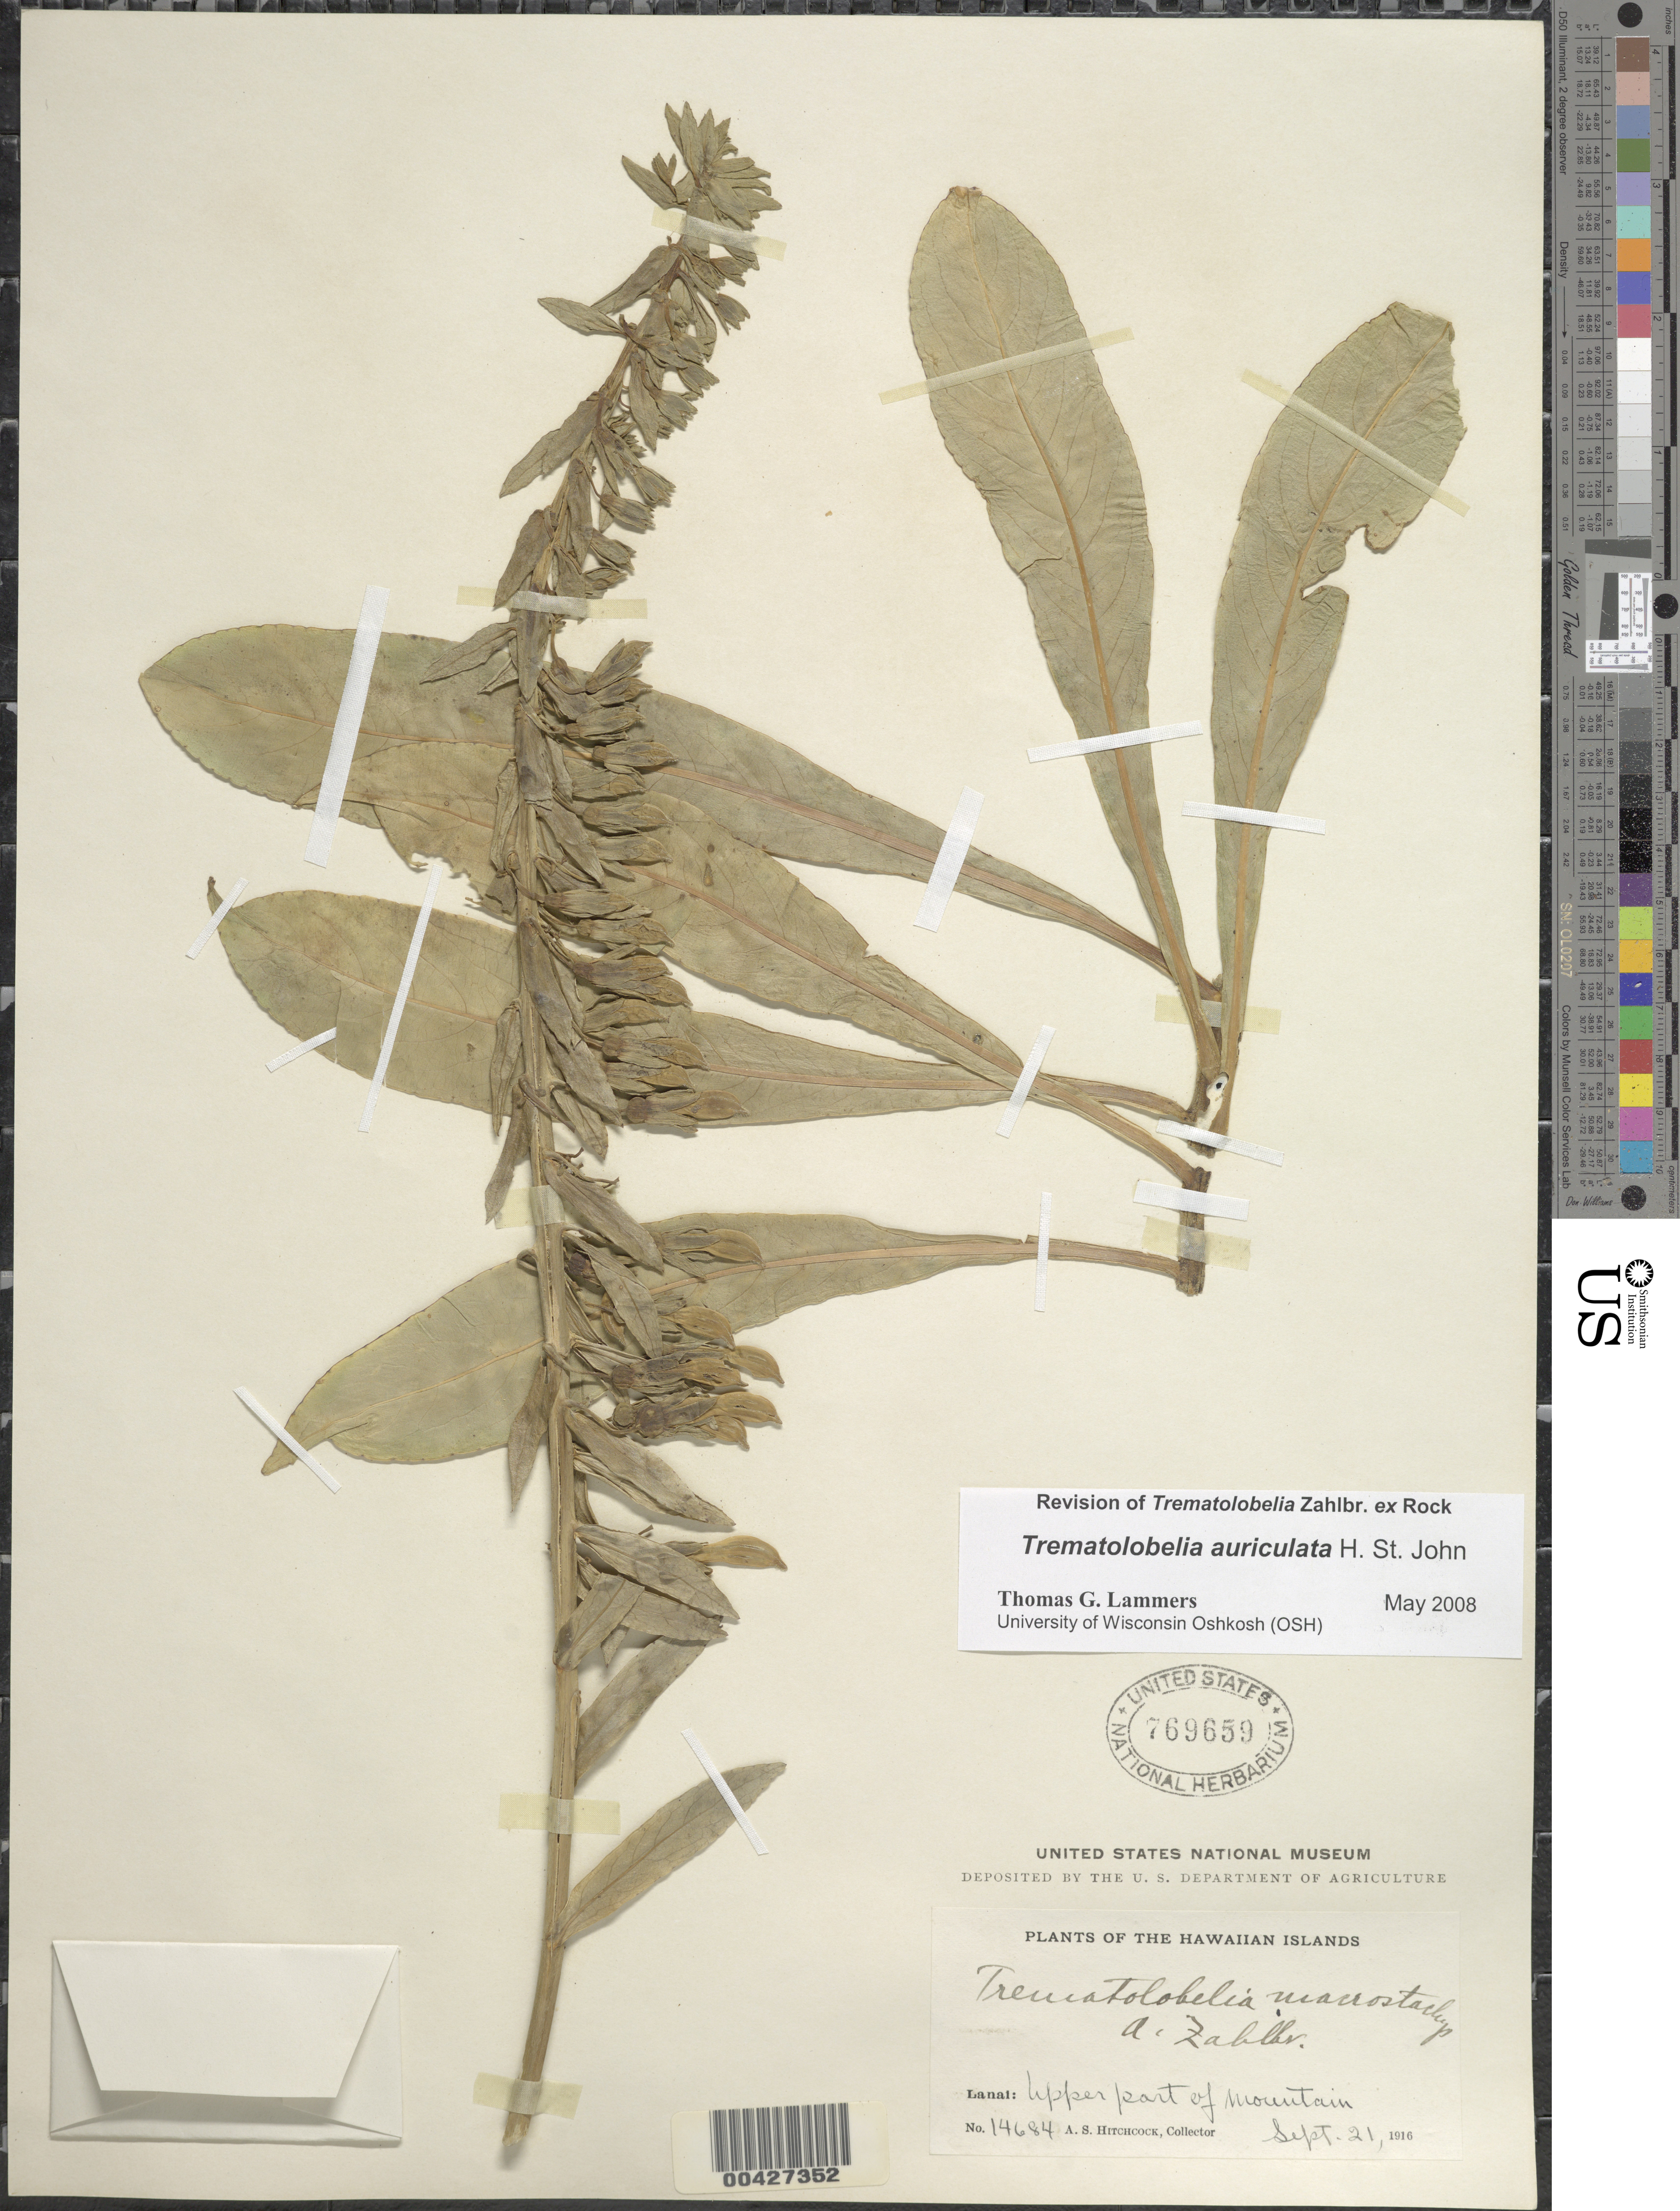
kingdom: Plantae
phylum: Tracheophyta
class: Magnoliopsida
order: Asterales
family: Campanulaceae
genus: Trematolobelia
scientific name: Trematolobelia auriculata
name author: H. St. John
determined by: Lammers, T. G.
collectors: A. S. Hitchcock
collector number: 14684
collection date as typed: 21 Sep 1916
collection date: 1916-09-21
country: United States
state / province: Hawaii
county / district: Maui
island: Lana'i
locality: Upper part of mountain.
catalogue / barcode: US 769659